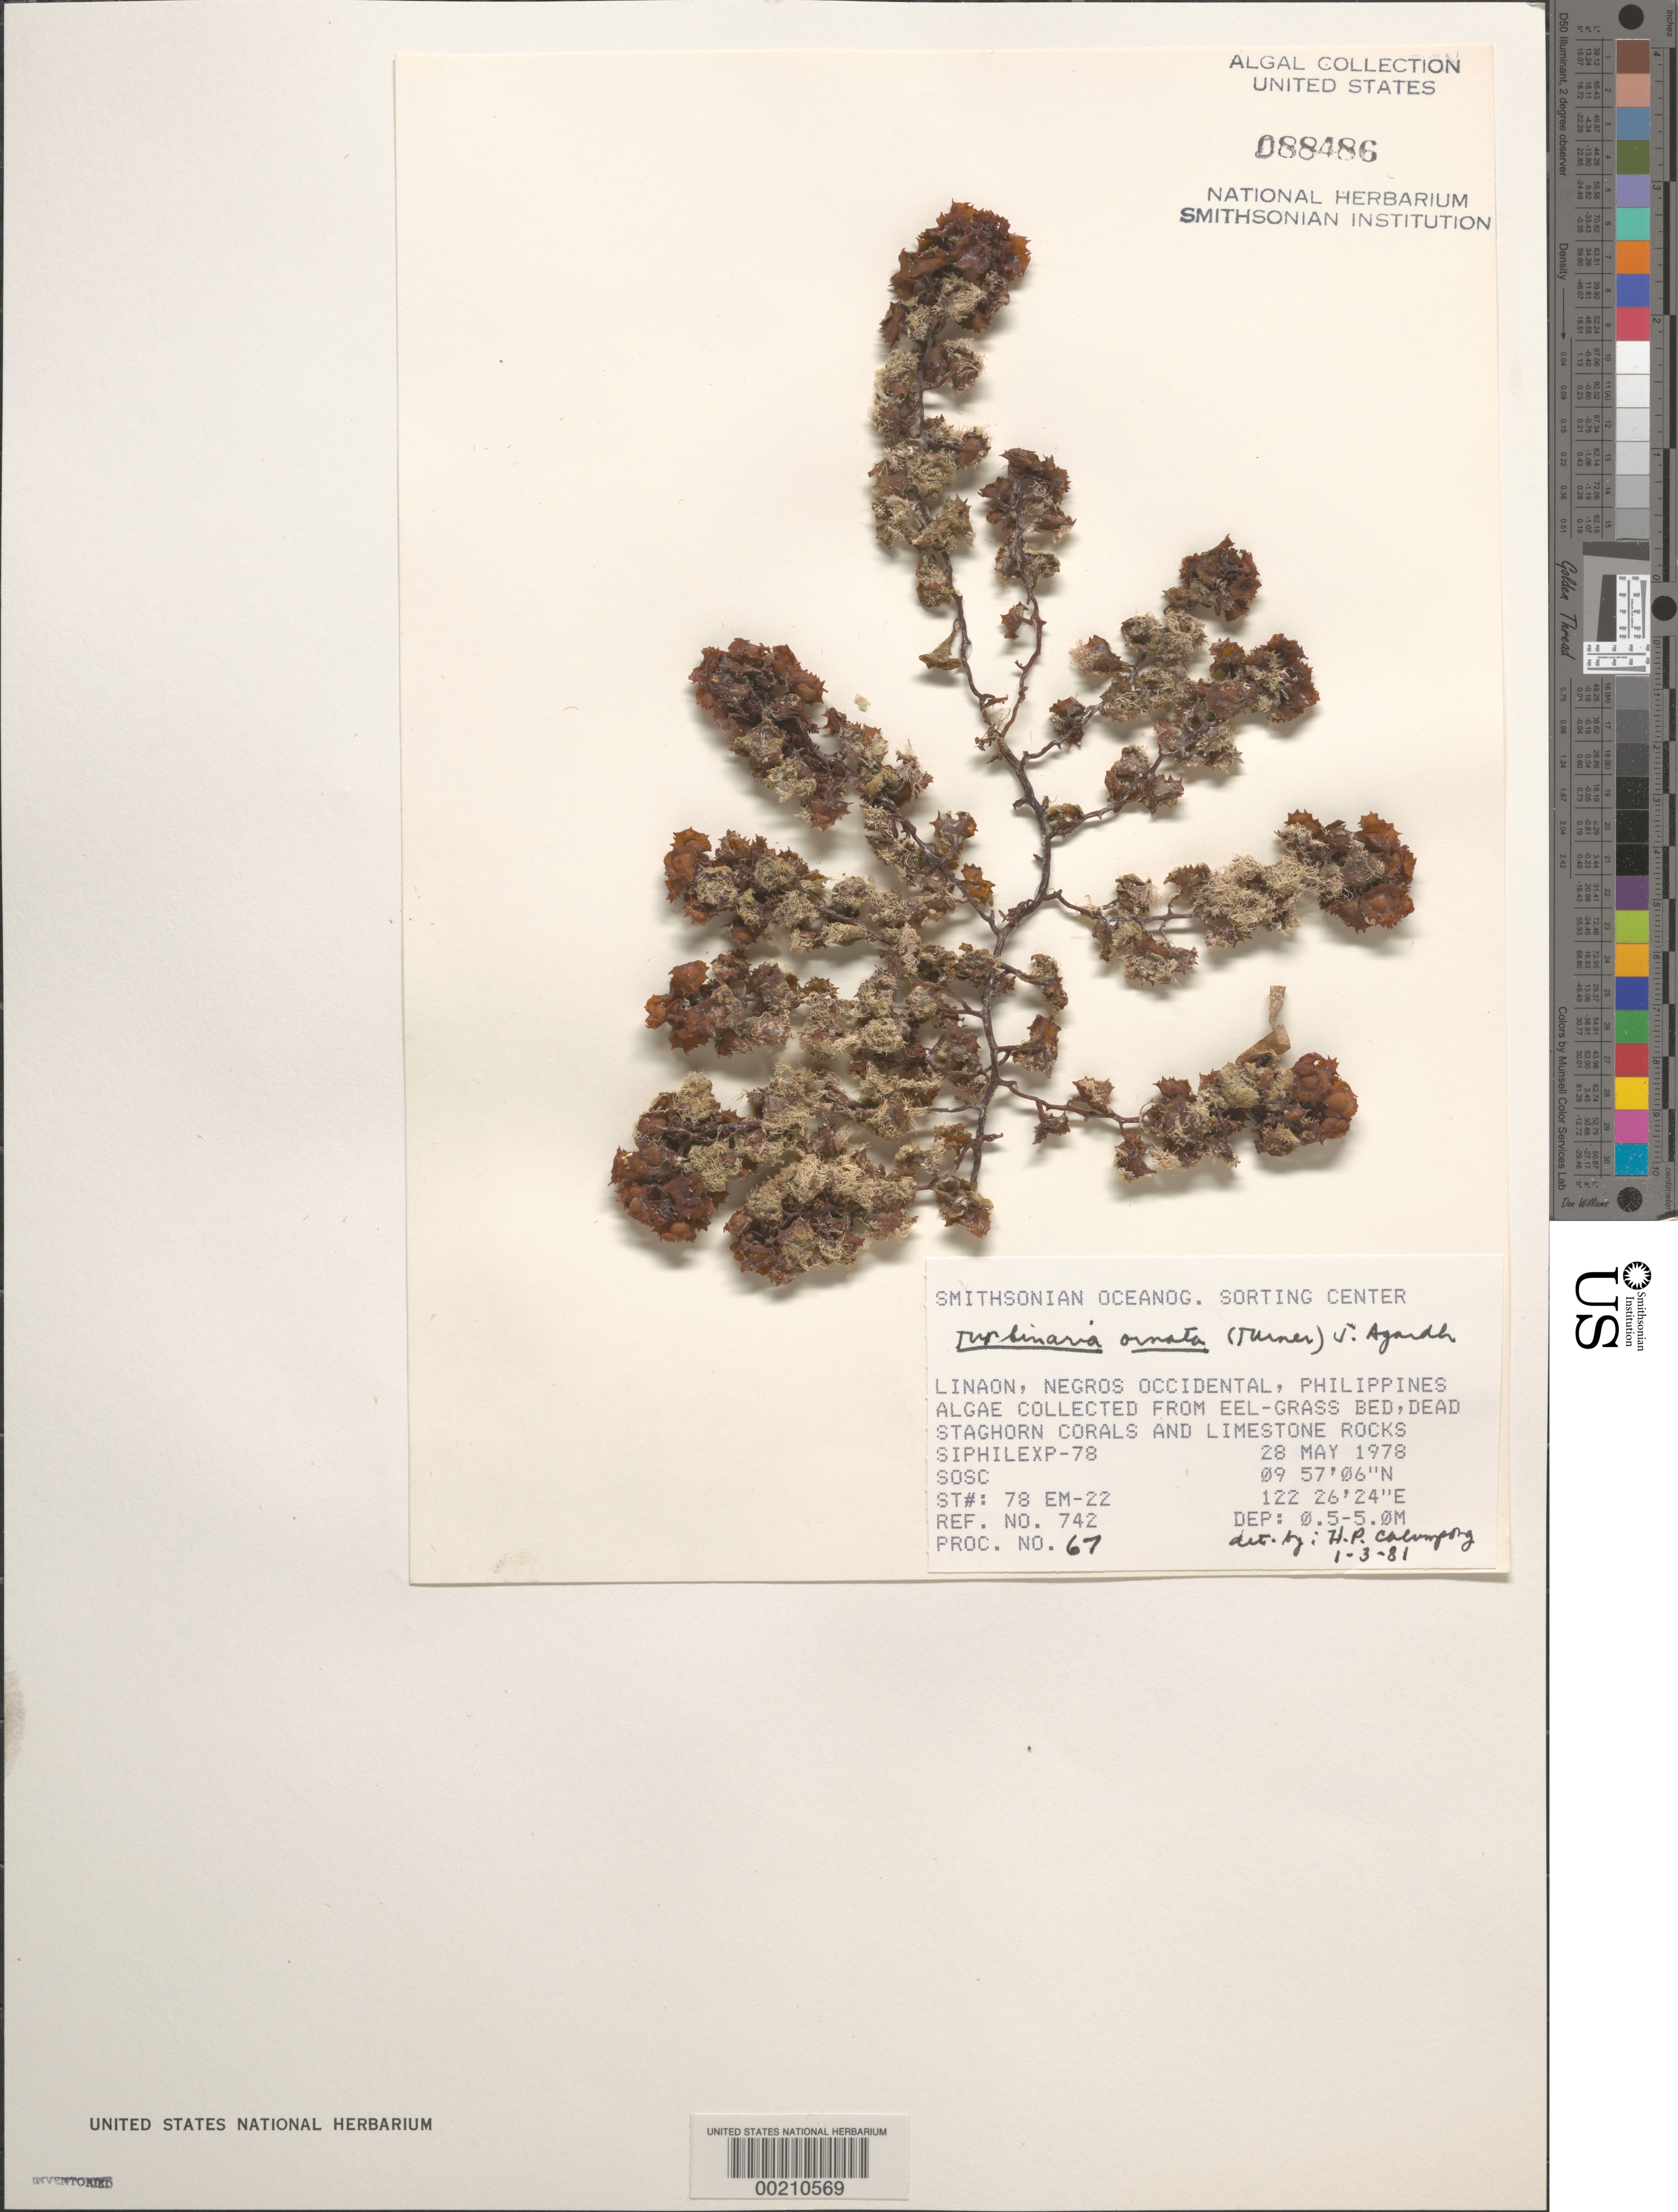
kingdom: Chromista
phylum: Ochrophyta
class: Phaeophyceae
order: Fucales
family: Sargassaceae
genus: Turbinaria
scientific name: Turbinaria ornata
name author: (Turner) J. Agardh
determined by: Calumpong, H. P.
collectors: SOSC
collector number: Station 78 Em-22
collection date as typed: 28 May 1978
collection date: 1978-05-28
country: Philippines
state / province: Western Visayas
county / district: Negros Occidental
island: Negros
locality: Linaon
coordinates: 09 57' 06" N, 122 26' 24" E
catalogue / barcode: US 88486